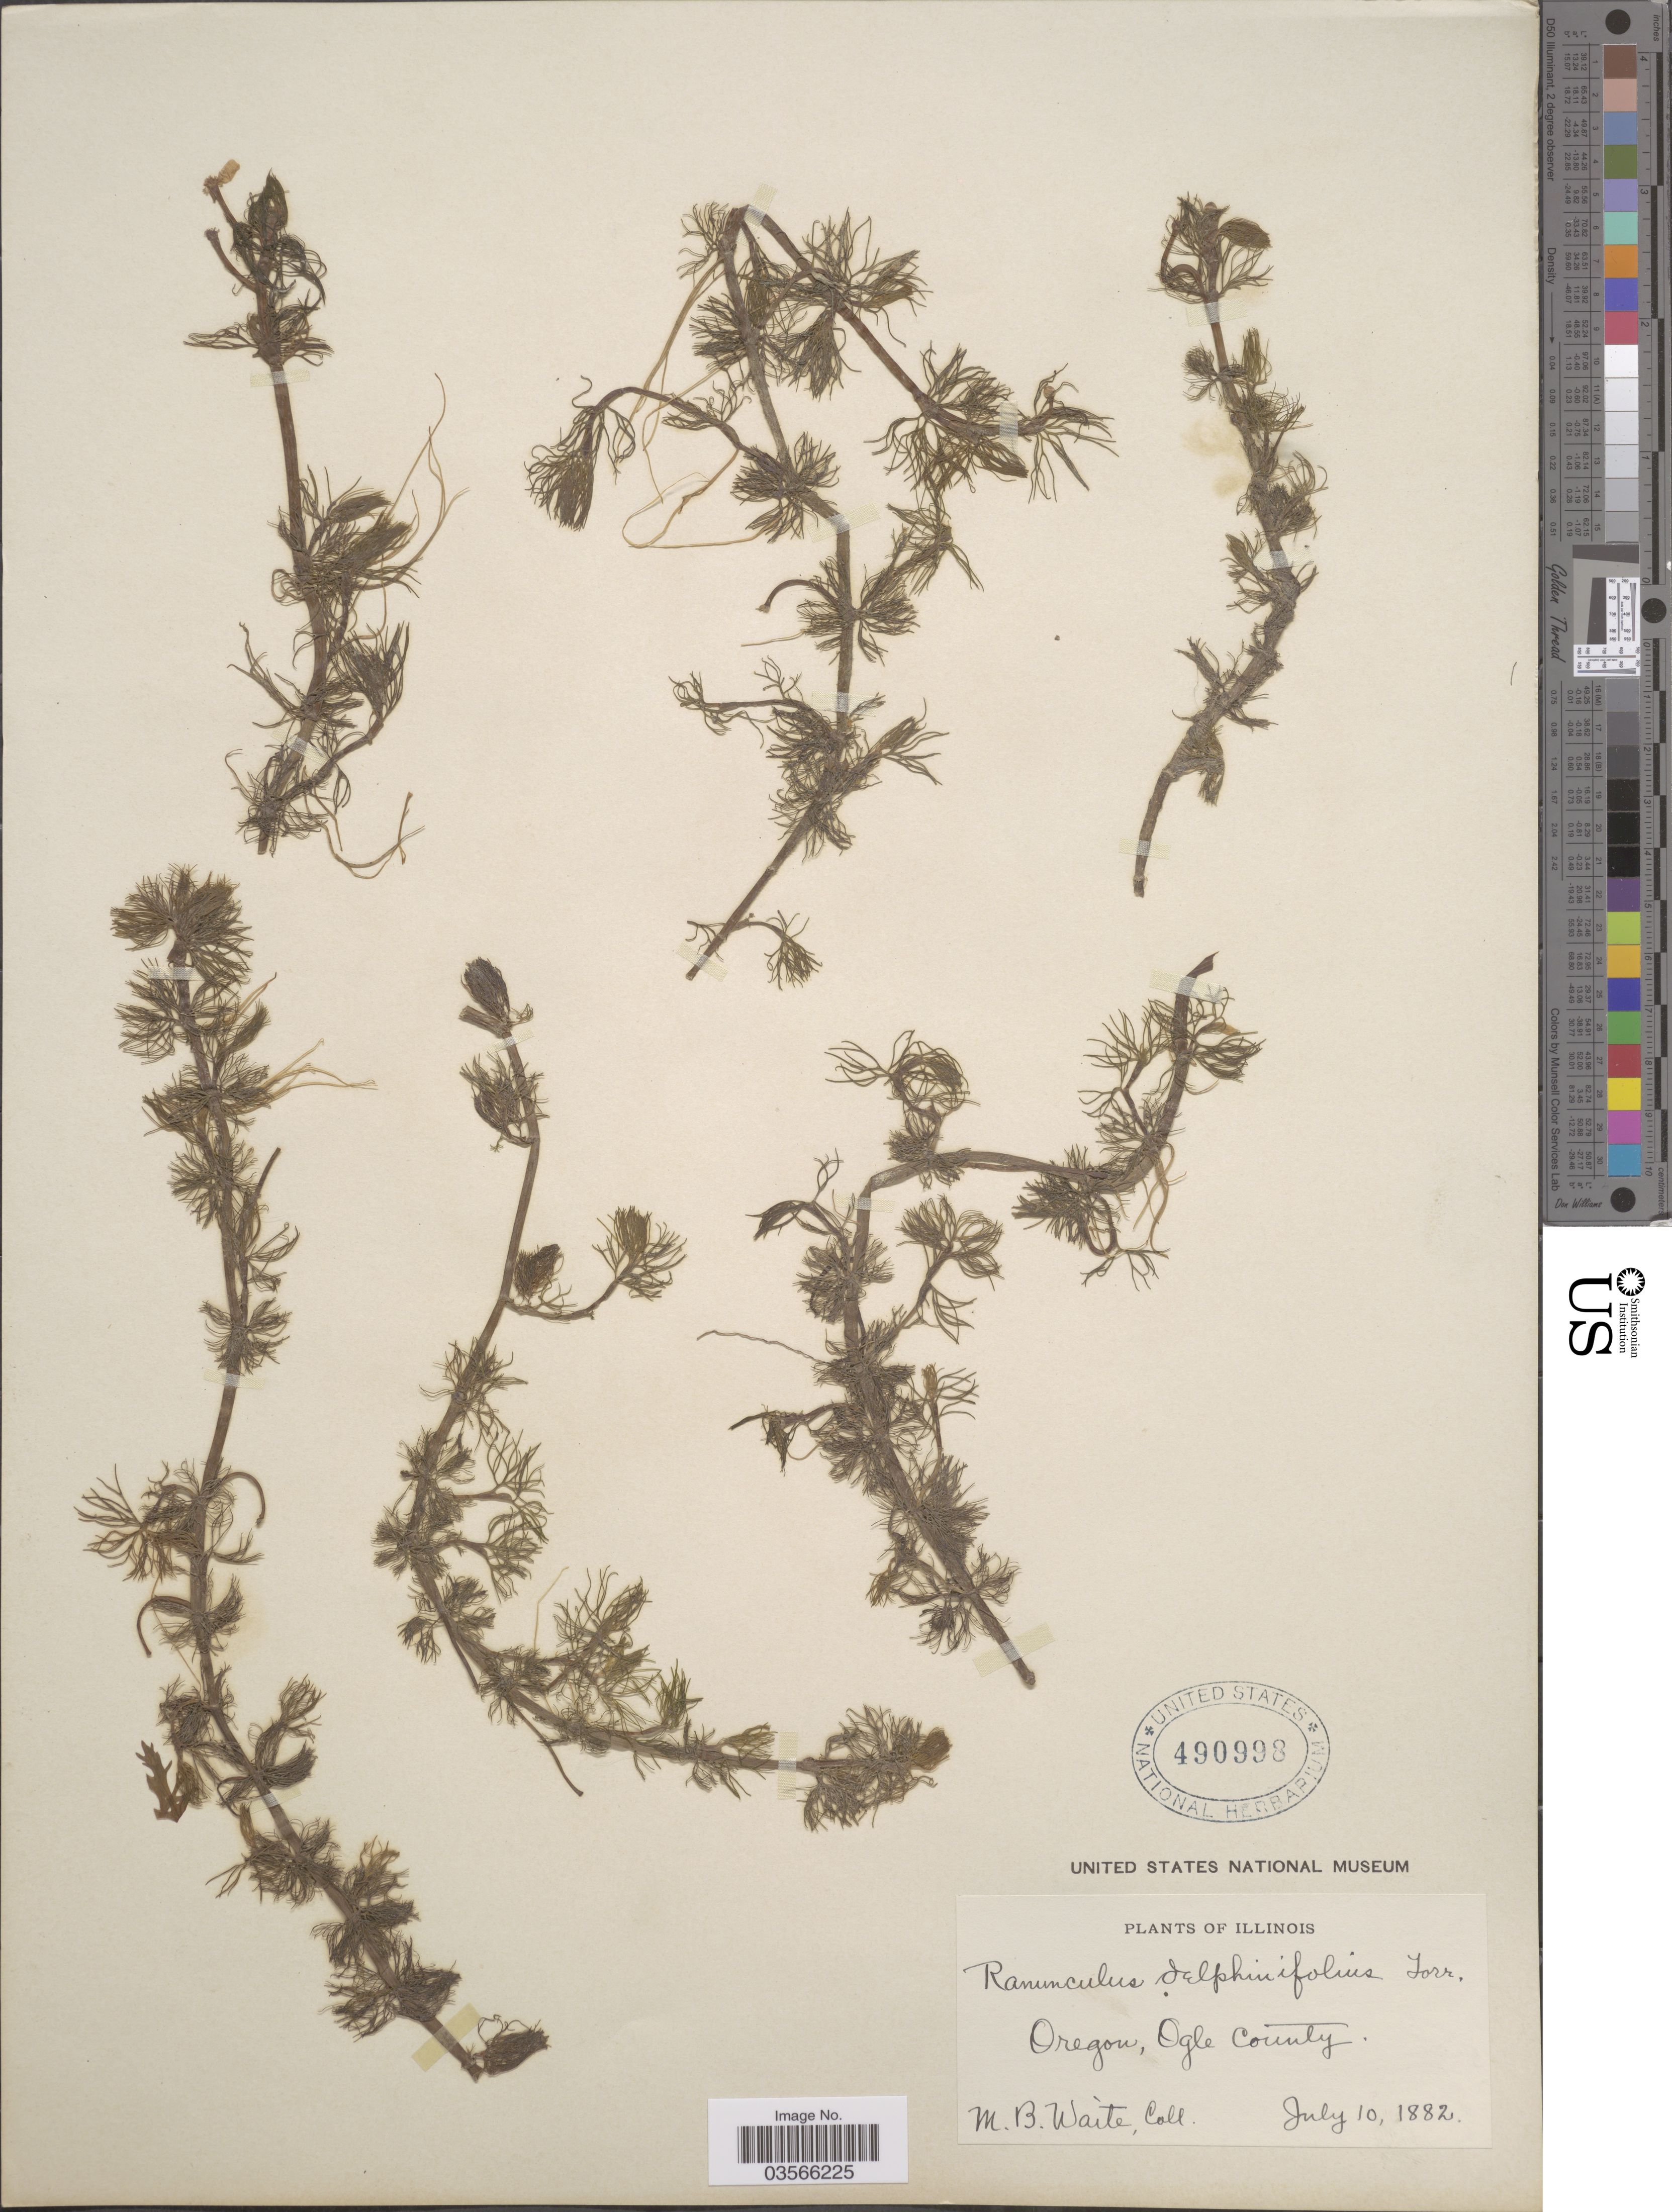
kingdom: Plantae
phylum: Tracheophyta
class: Magnoliopsida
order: Ranunculales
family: Ranunculaceae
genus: Ranunculus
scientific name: Ranunculus flabellaris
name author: Raf.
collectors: M. B. Waite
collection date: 1882-07-10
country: United States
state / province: Illinois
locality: Oregon, Ogle County.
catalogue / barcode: US 490998